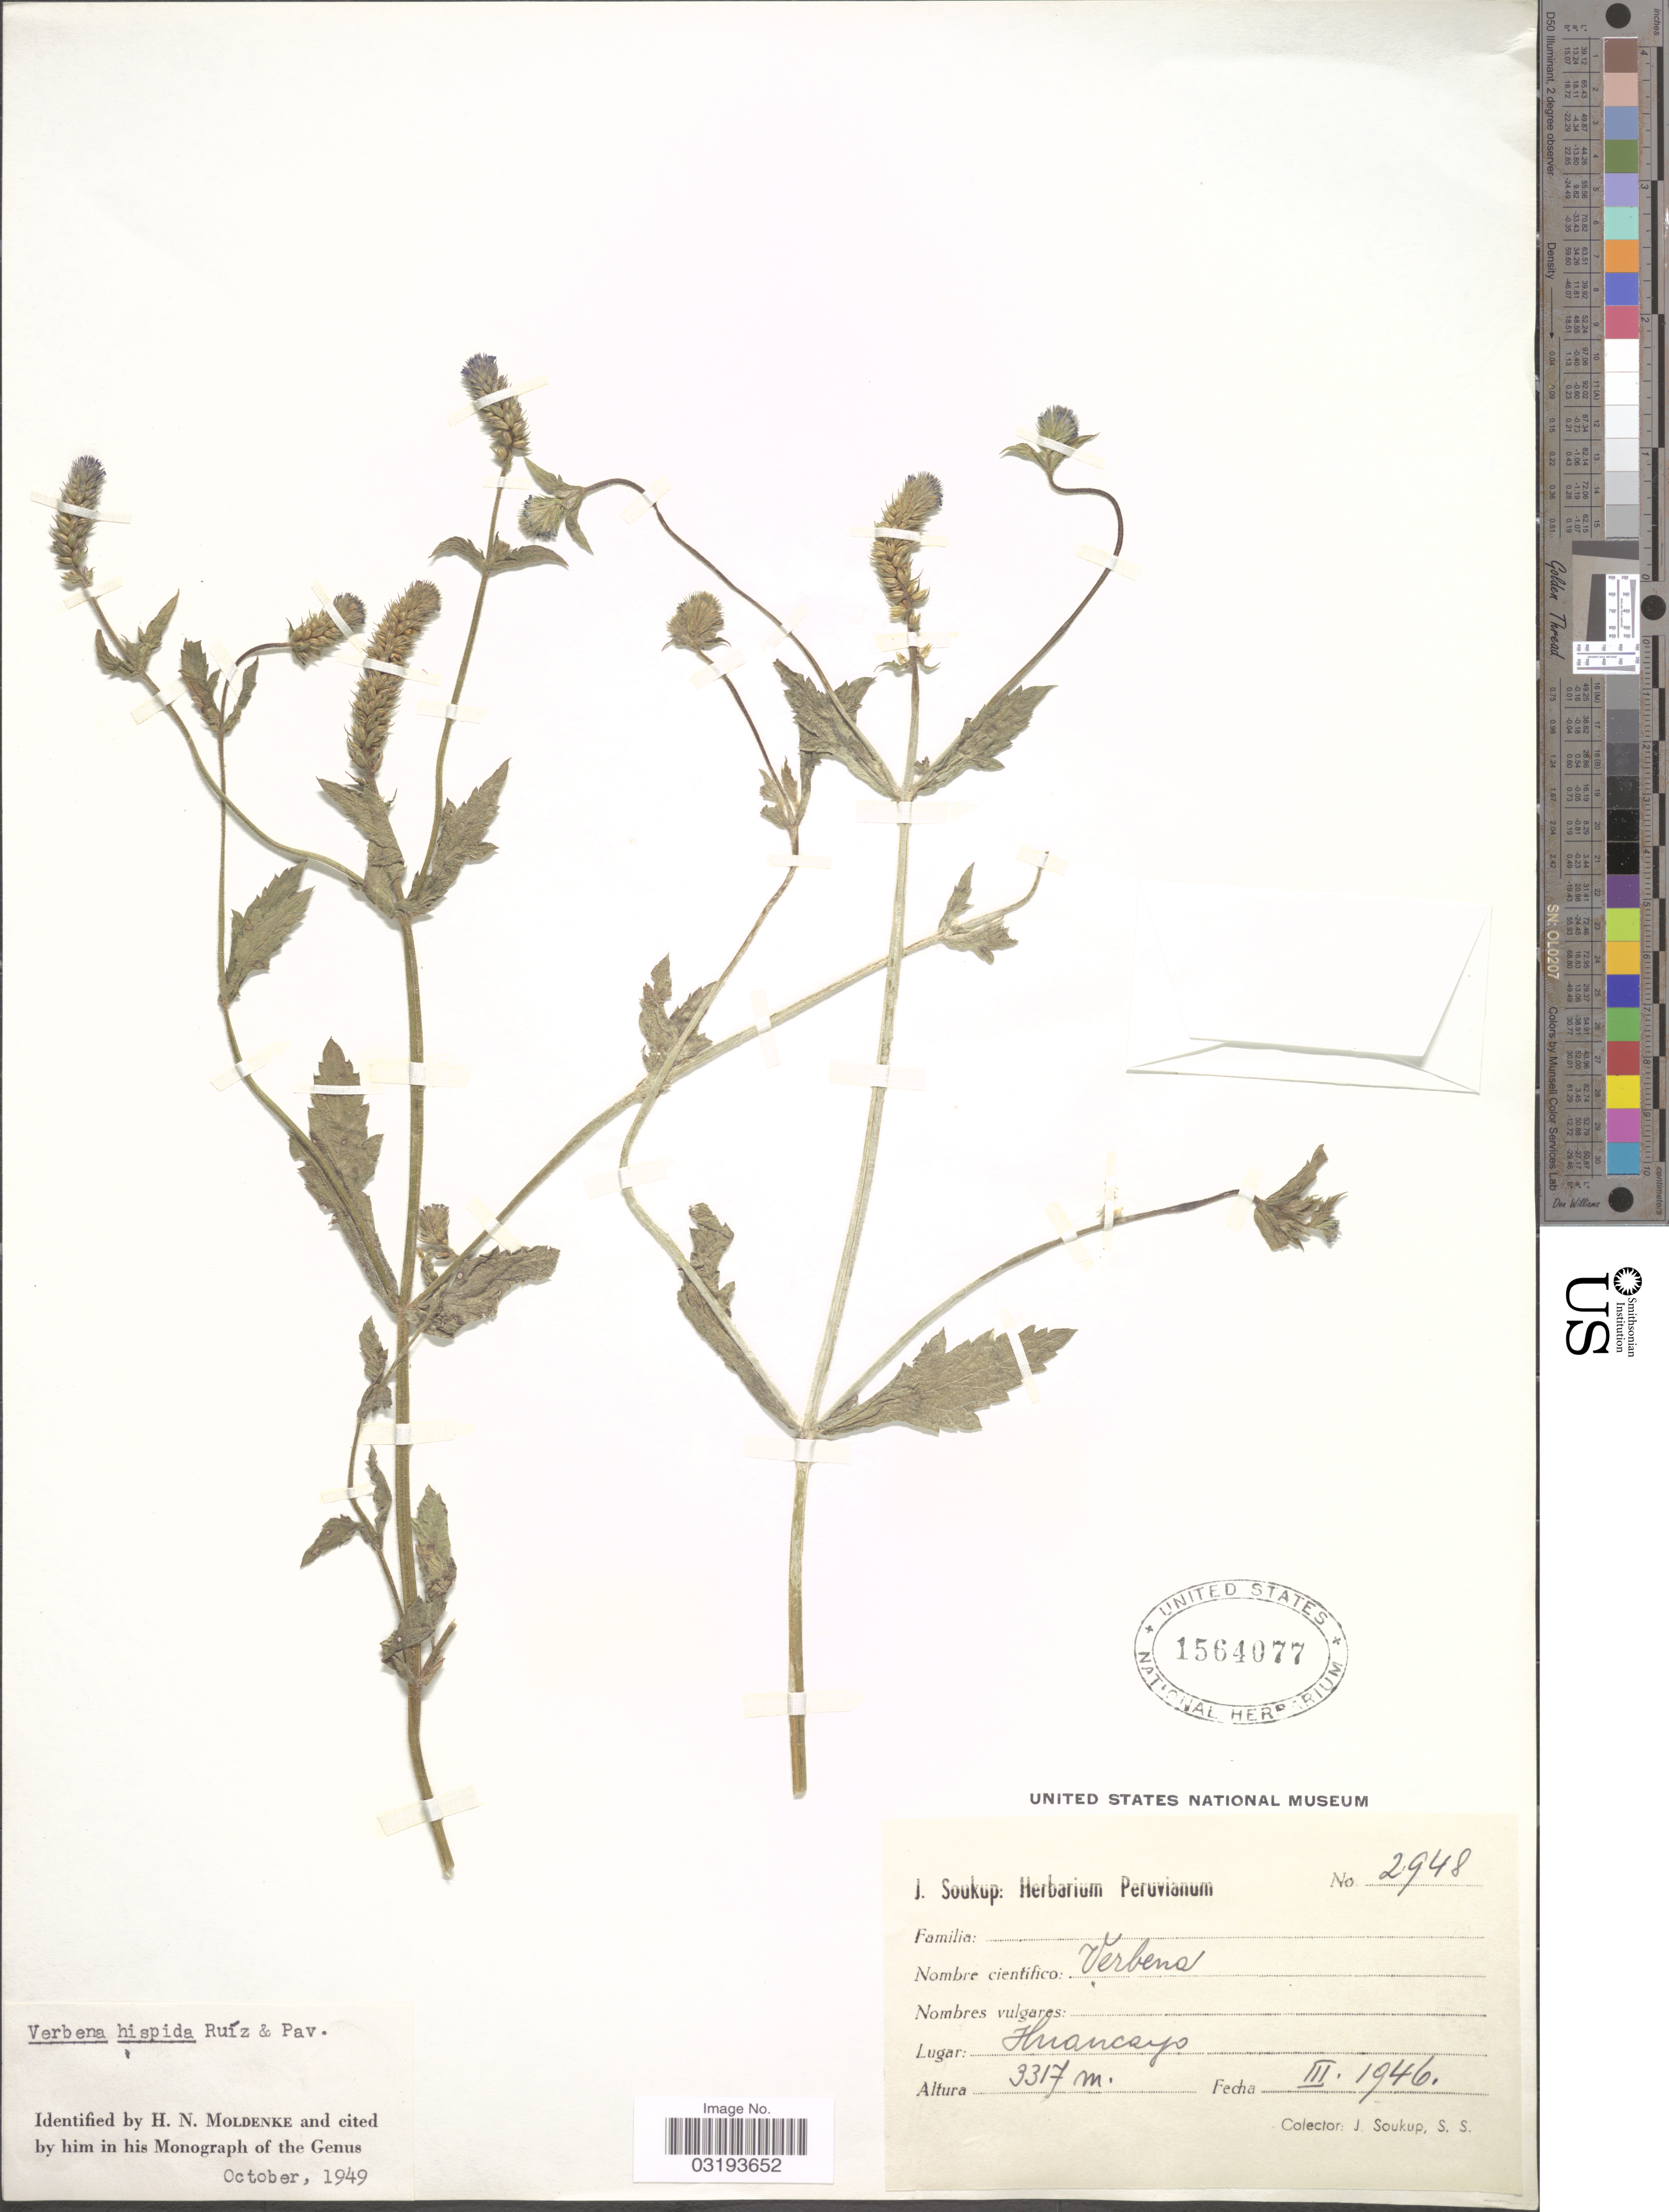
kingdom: Plantae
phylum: Tracheophyta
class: Magnoliopsida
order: Lamiales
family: Verbenaceae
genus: Verbena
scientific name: Verbena hispida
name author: Ruiz & Pav.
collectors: J. Soukup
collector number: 2948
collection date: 1946-03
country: Peru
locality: Huancayo.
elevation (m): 3317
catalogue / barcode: US 1564077